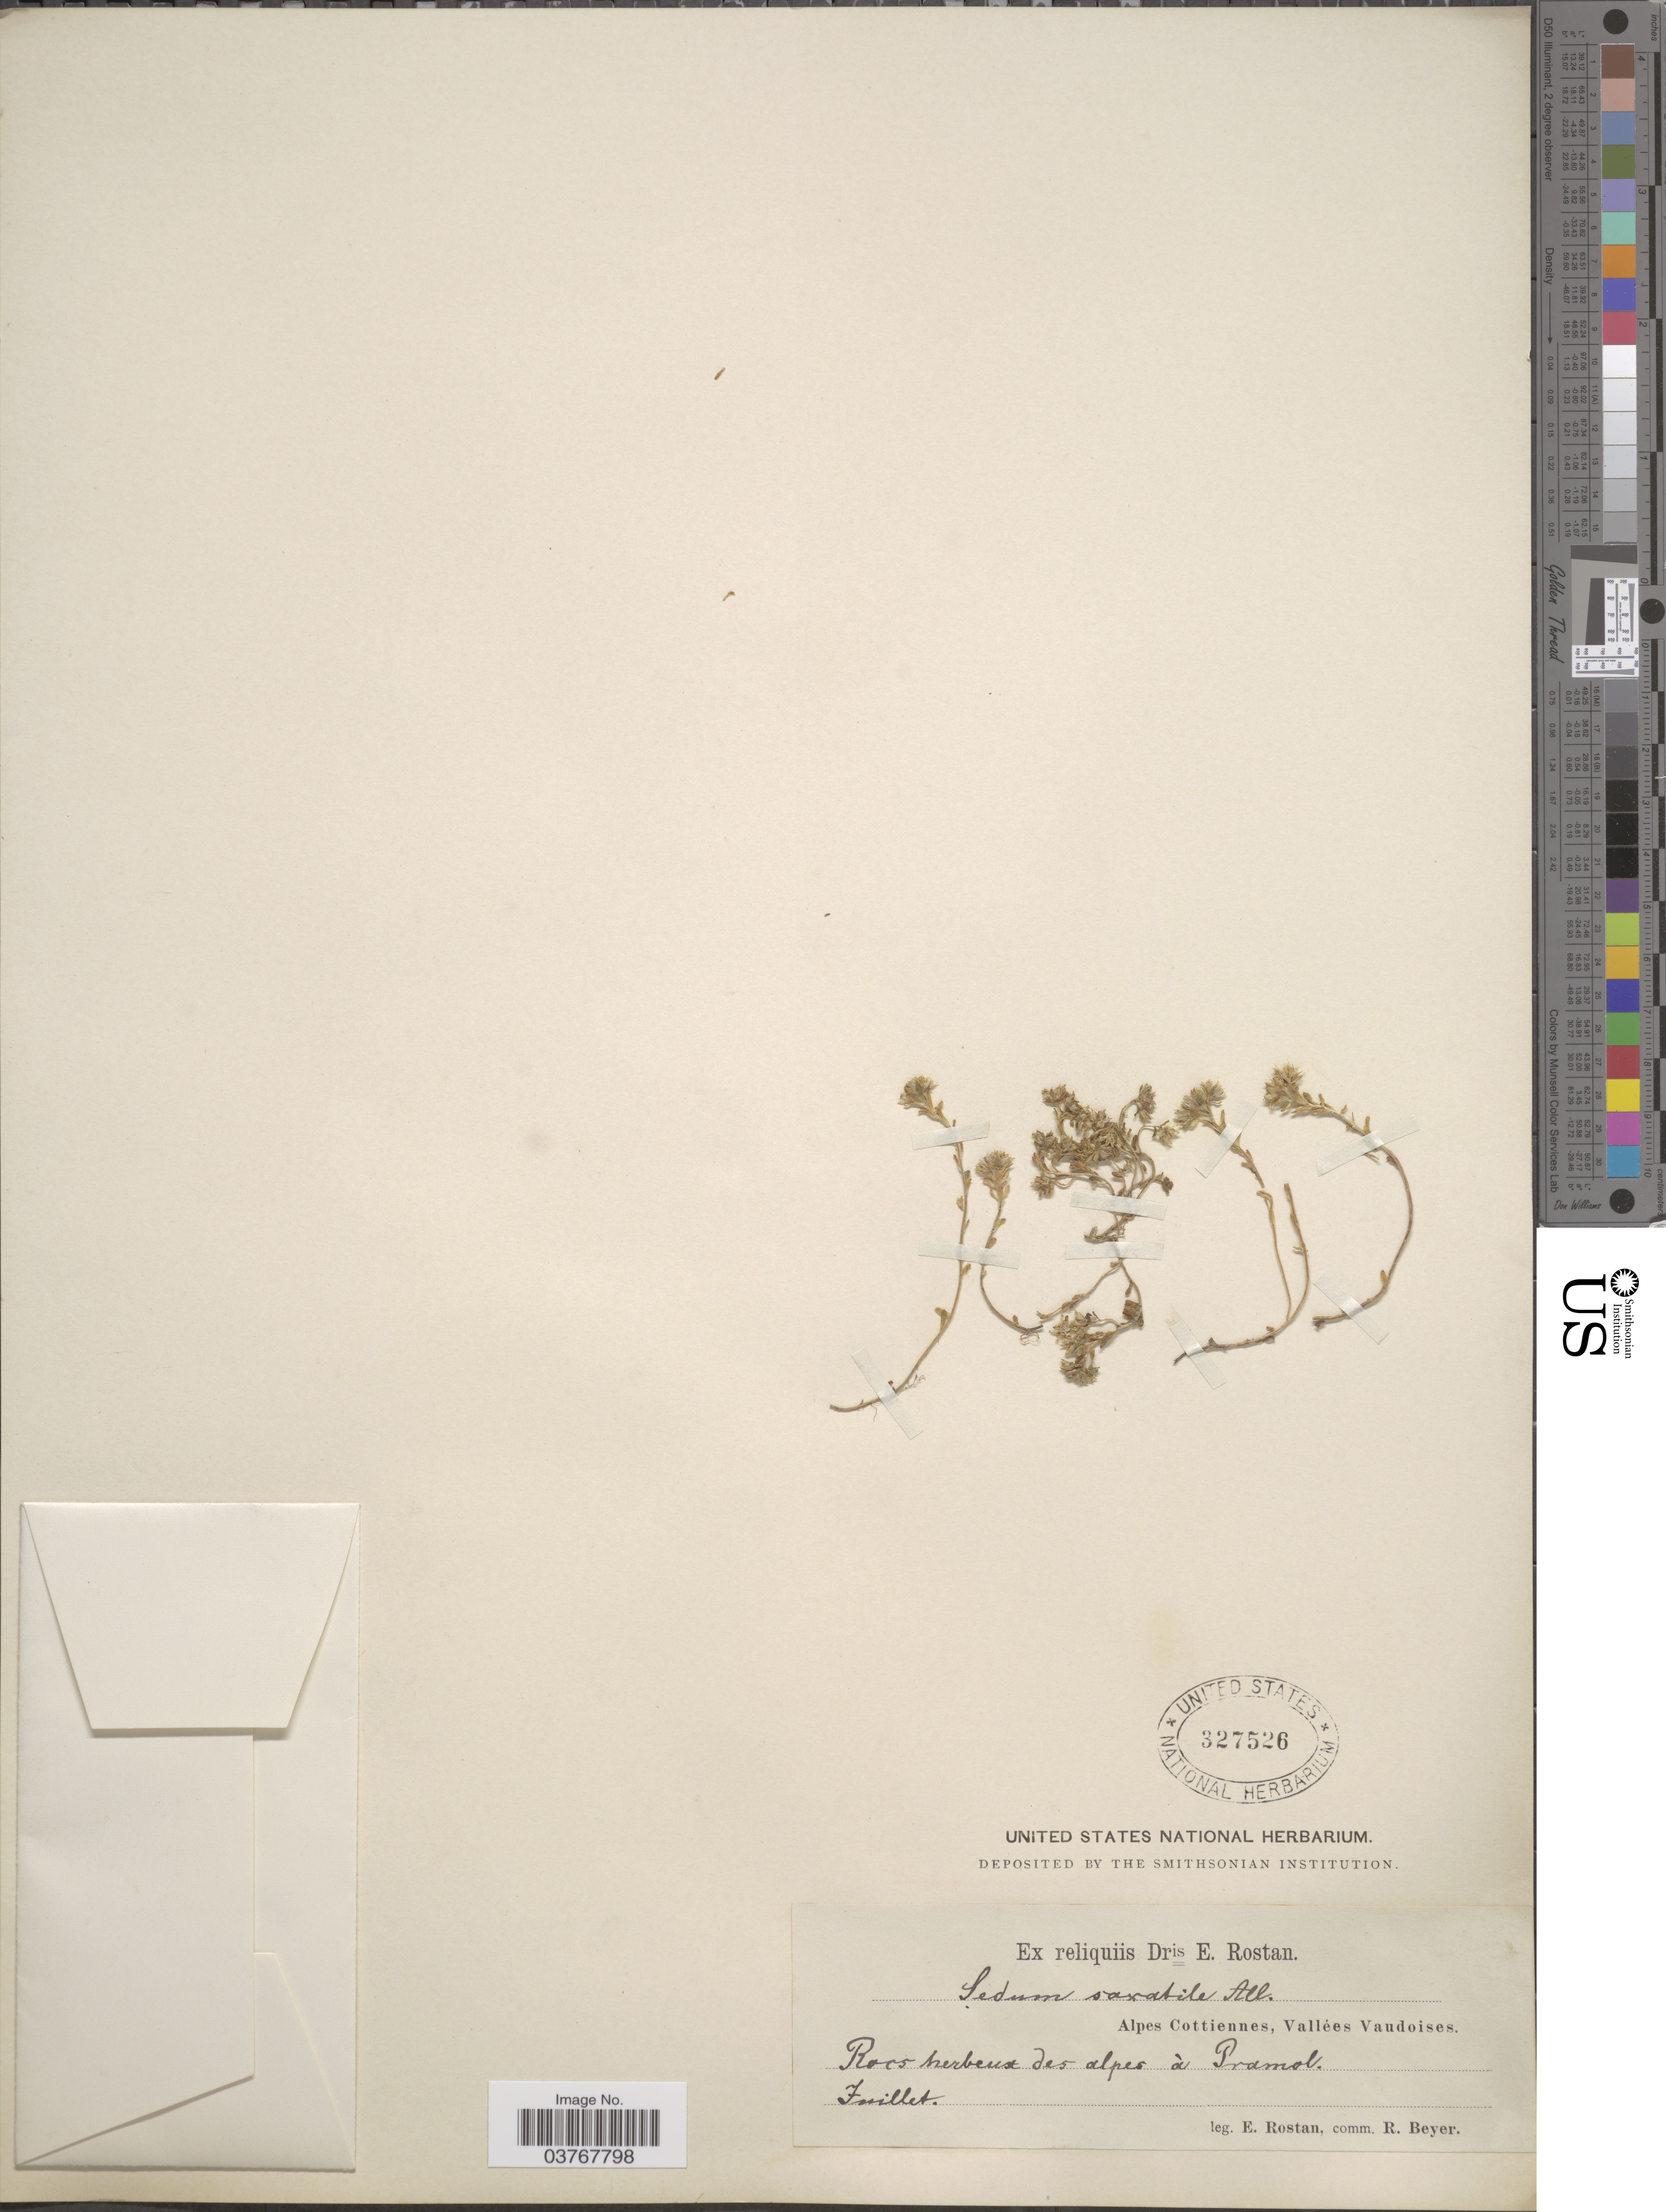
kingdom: Plantae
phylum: Tracheophyta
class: Magnoliopsida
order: Saxifragales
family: Crassulaceae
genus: Sedum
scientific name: Sedum saxatile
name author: DC.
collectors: E. Rostan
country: Italy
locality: Alpes Cottiennes, Vallées Vaudoises. Rocs herbeuse des alpes à Pramol. [interpreted]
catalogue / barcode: US 327526